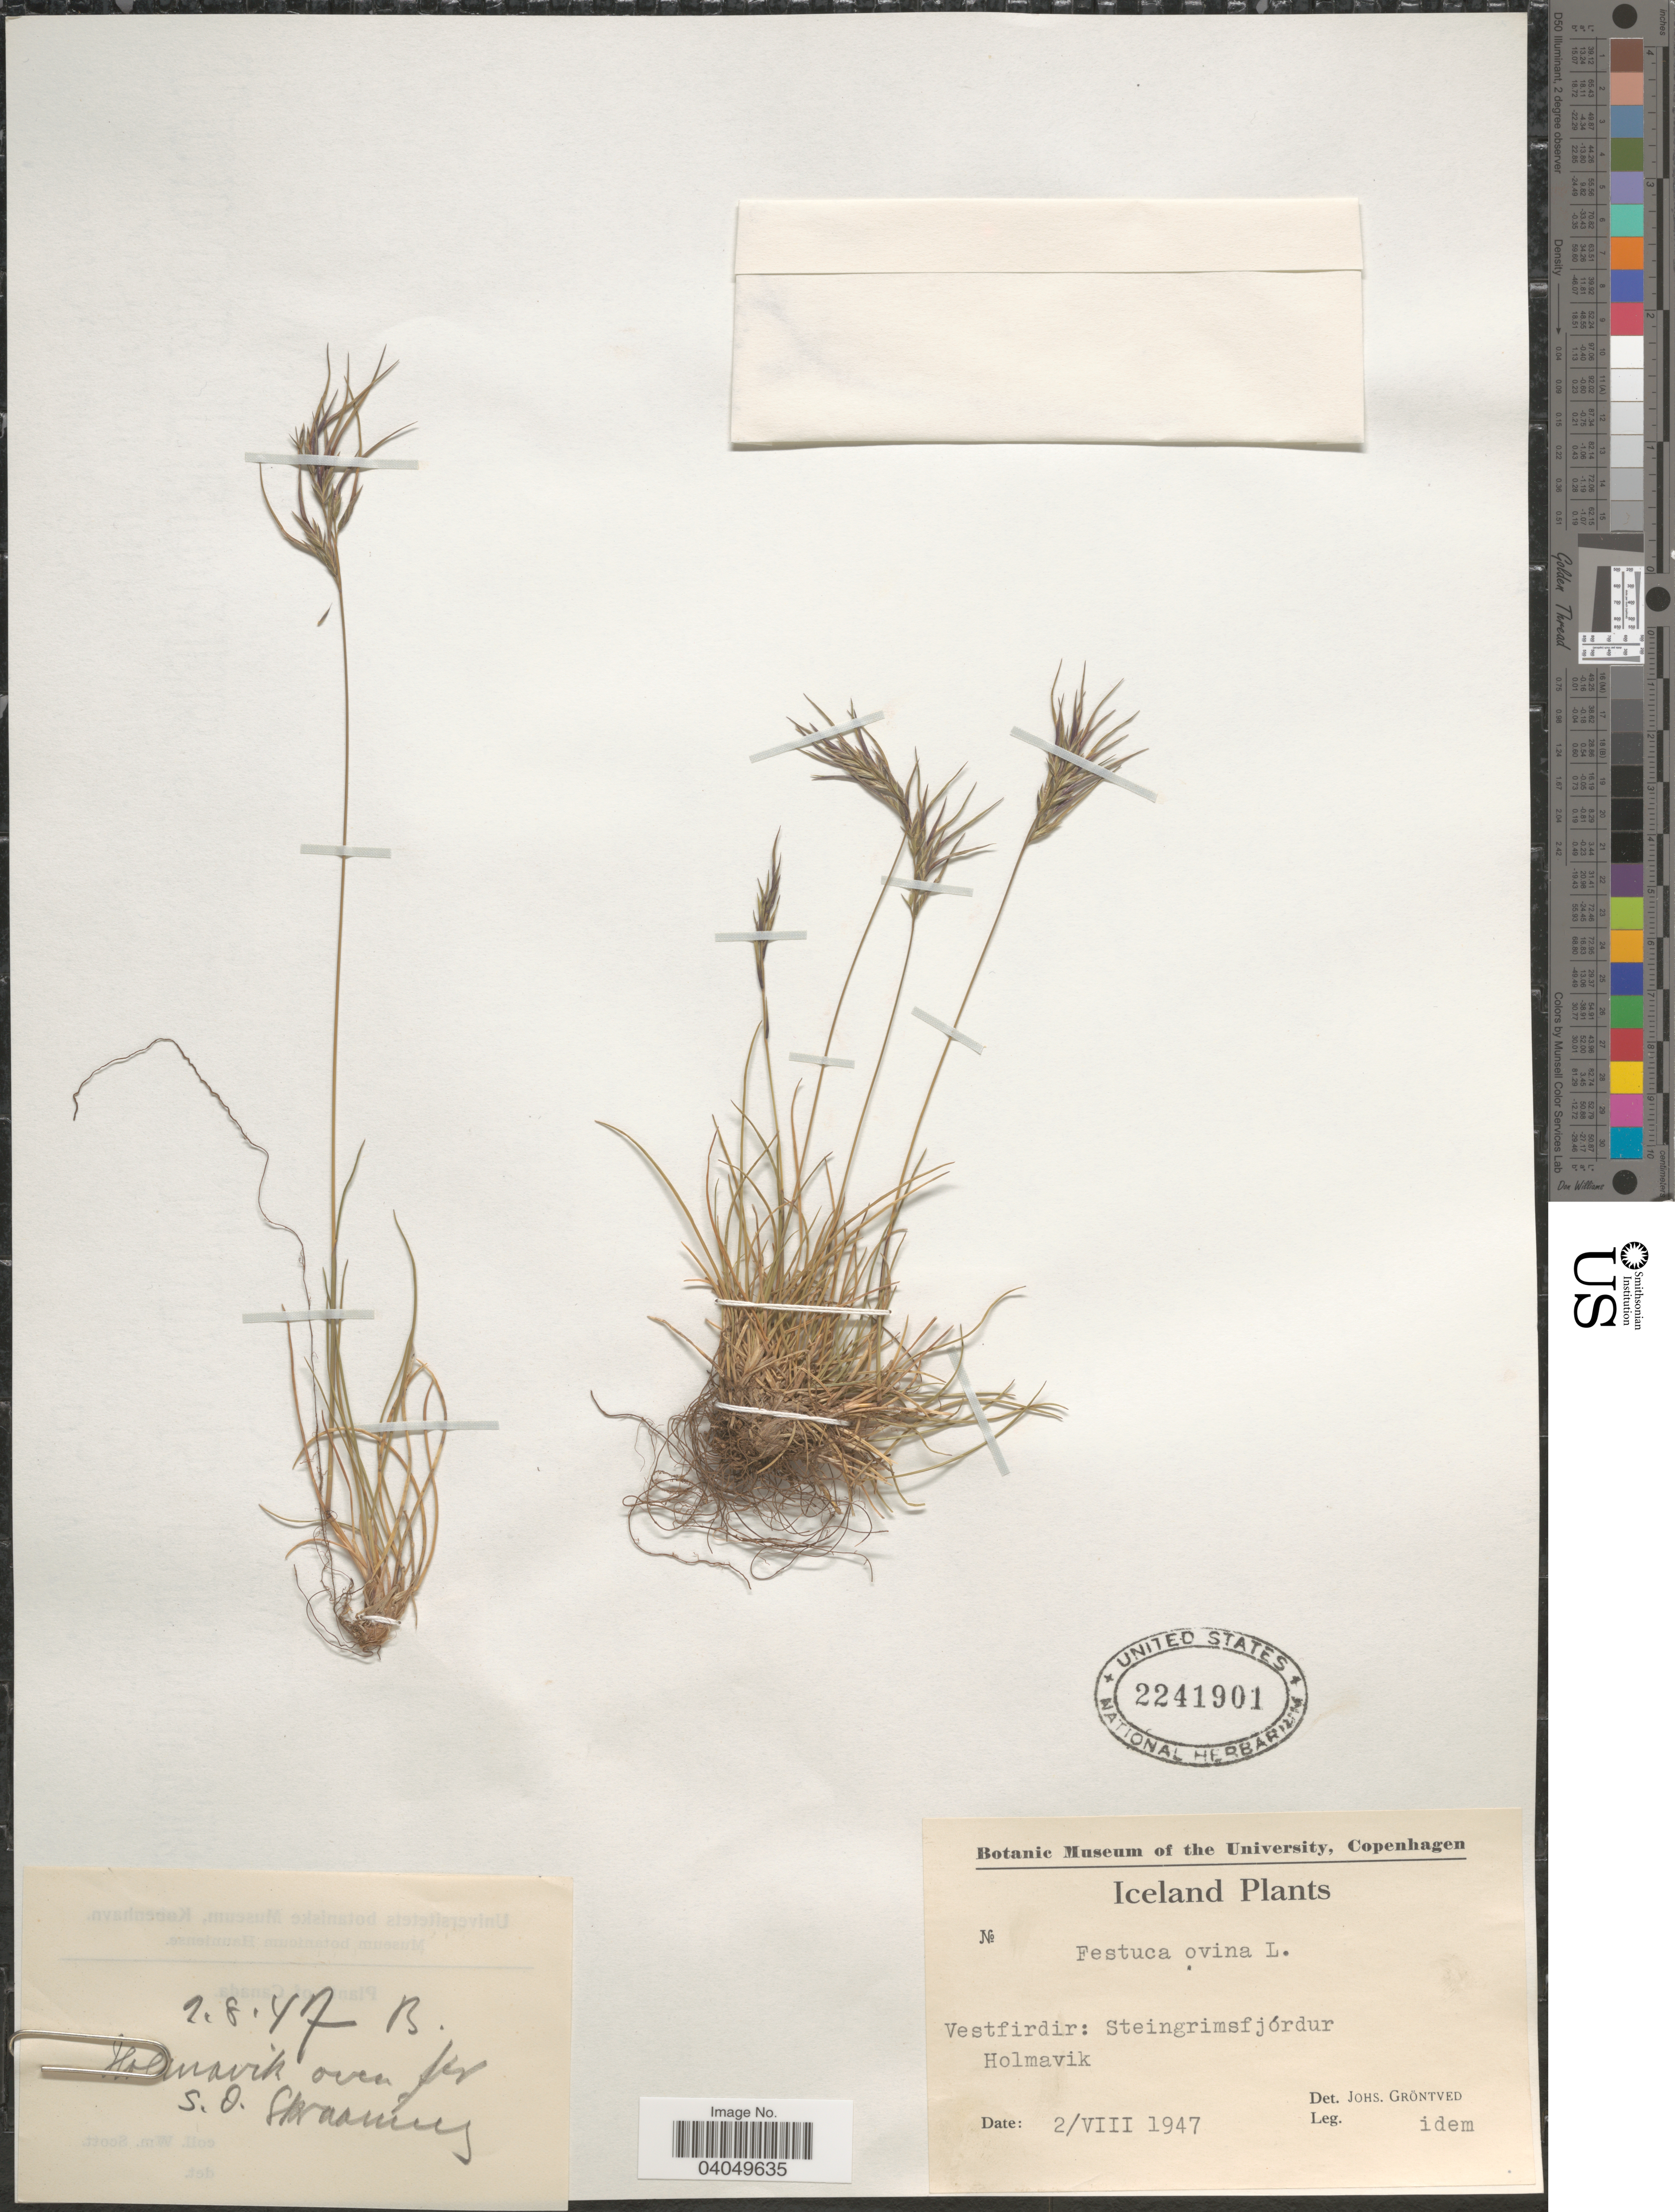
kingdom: Plantae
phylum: Tracheophyta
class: Liliopsida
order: Poales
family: Poaceae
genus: Festuca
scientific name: Festuca ovina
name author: L.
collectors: J. Gröntved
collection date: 1947-08-02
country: Iceland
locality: Vestfirdir: Steingrimsfjórdur Holmavik.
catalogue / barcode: US 2241901